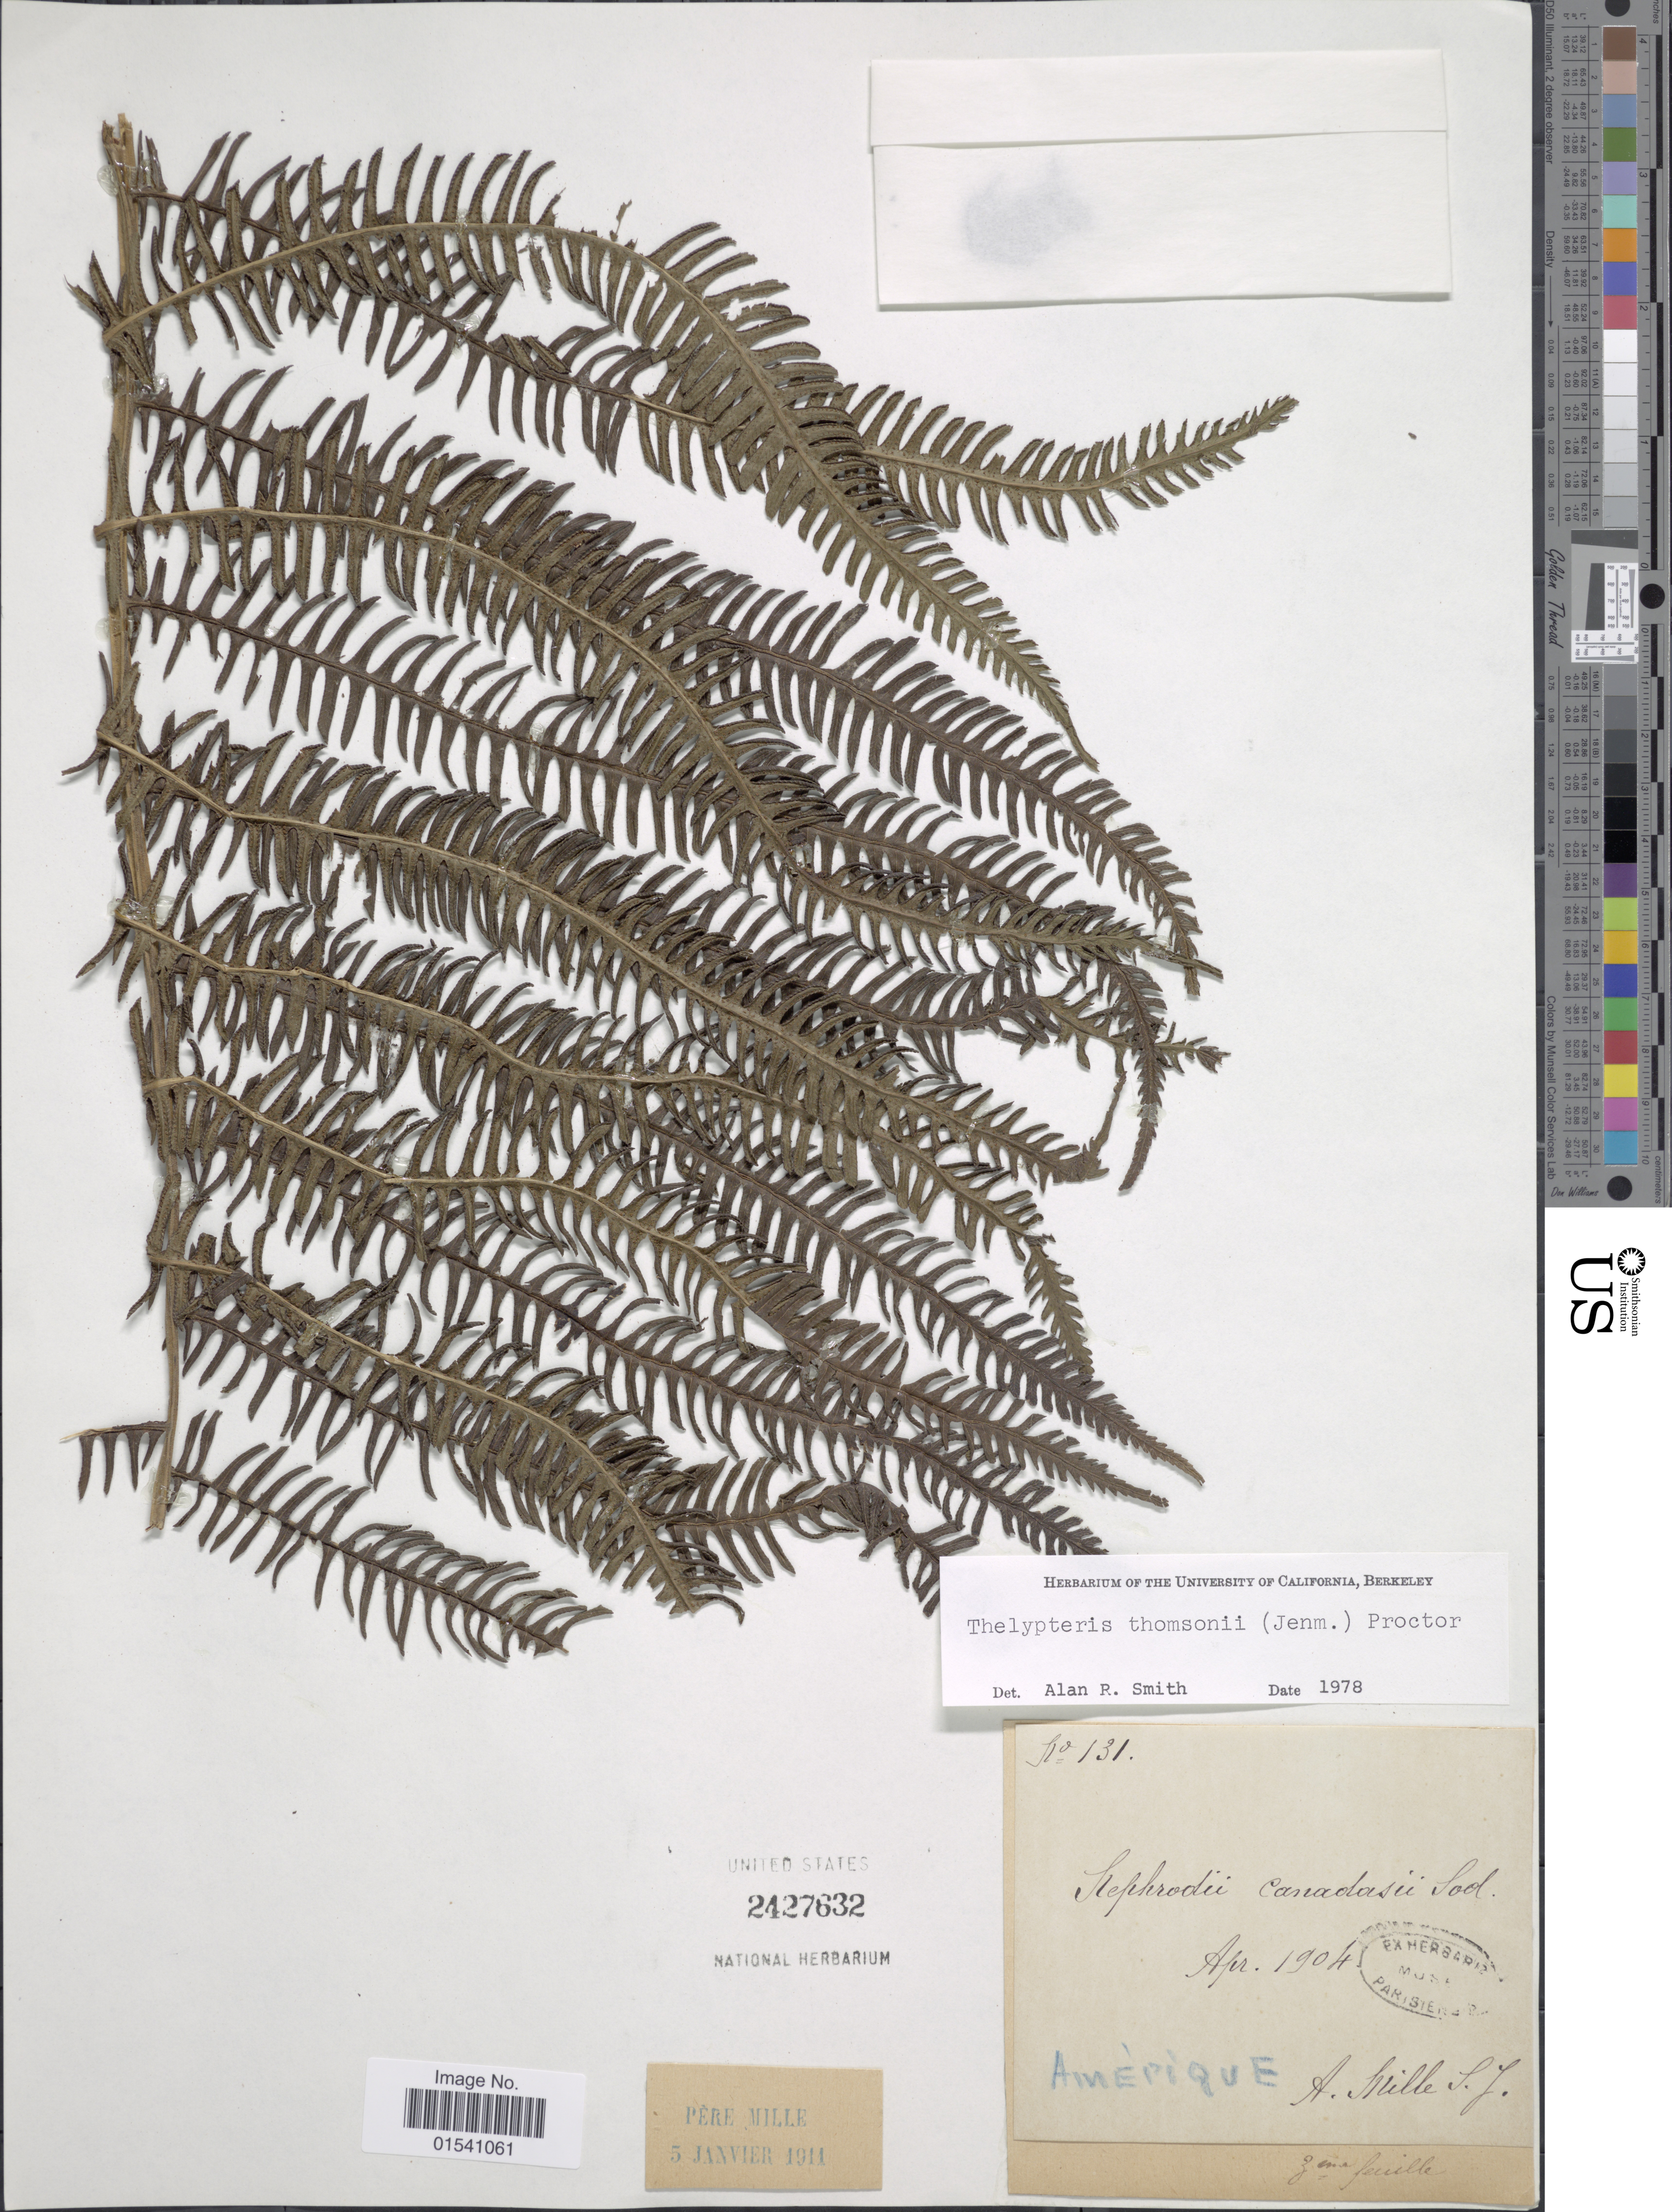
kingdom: Plantae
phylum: Tracheophyta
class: Polypodiopsida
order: Polypodiales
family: Thelypteridaceae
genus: Amauropelta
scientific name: Amauropelta thomsonii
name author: (Jenman) Pic. Serm.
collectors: A. Mille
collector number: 131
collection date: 1904-04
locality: Amerque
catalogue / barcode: US 2427632